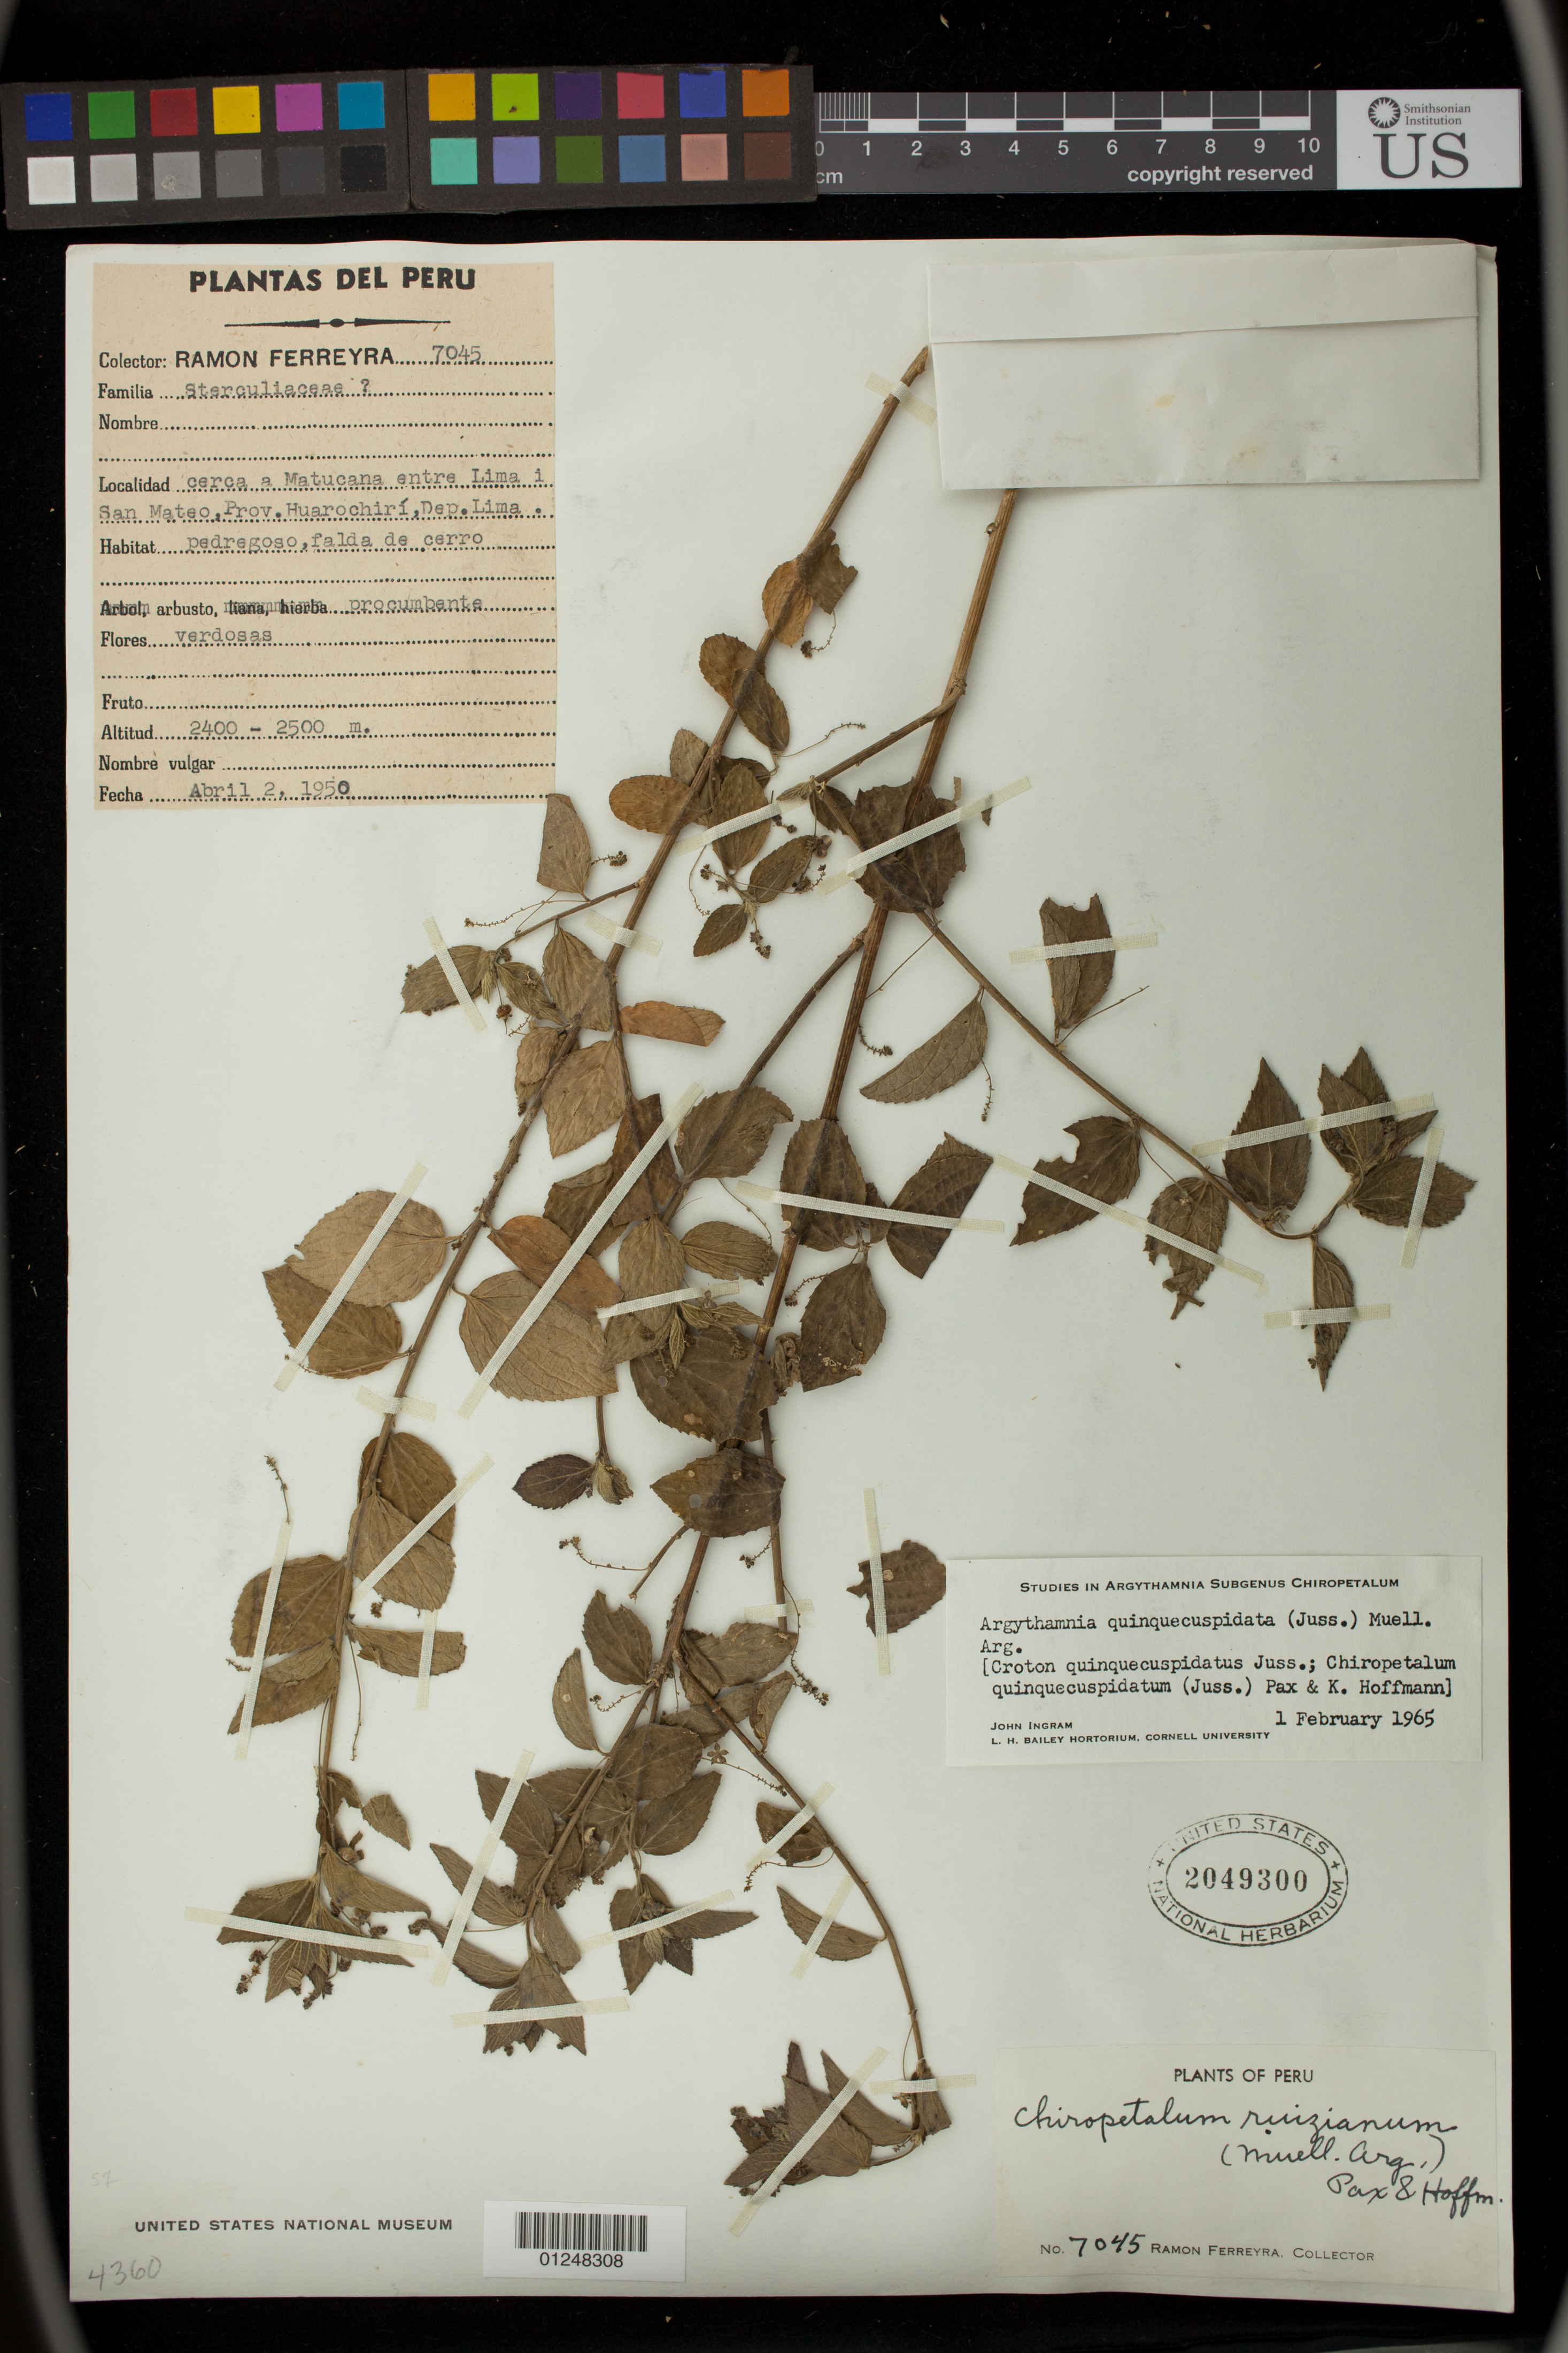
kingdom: Plantae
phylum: Tracheophyta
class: Magnoliopsida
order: Malpighiales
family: Euphorbiaceae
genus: Argythamnia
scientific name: Argythamnia quinquecuspidata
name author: (A. Juss.) Müll. Arg.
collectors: R. A. Ferreyra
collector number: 7045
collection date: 1950-04-02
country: Peru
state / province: Lima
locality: cerca a Matucana entre Lima i San Mateo, Prov. Huarochiri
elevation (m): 2400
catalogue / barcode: US 2049300